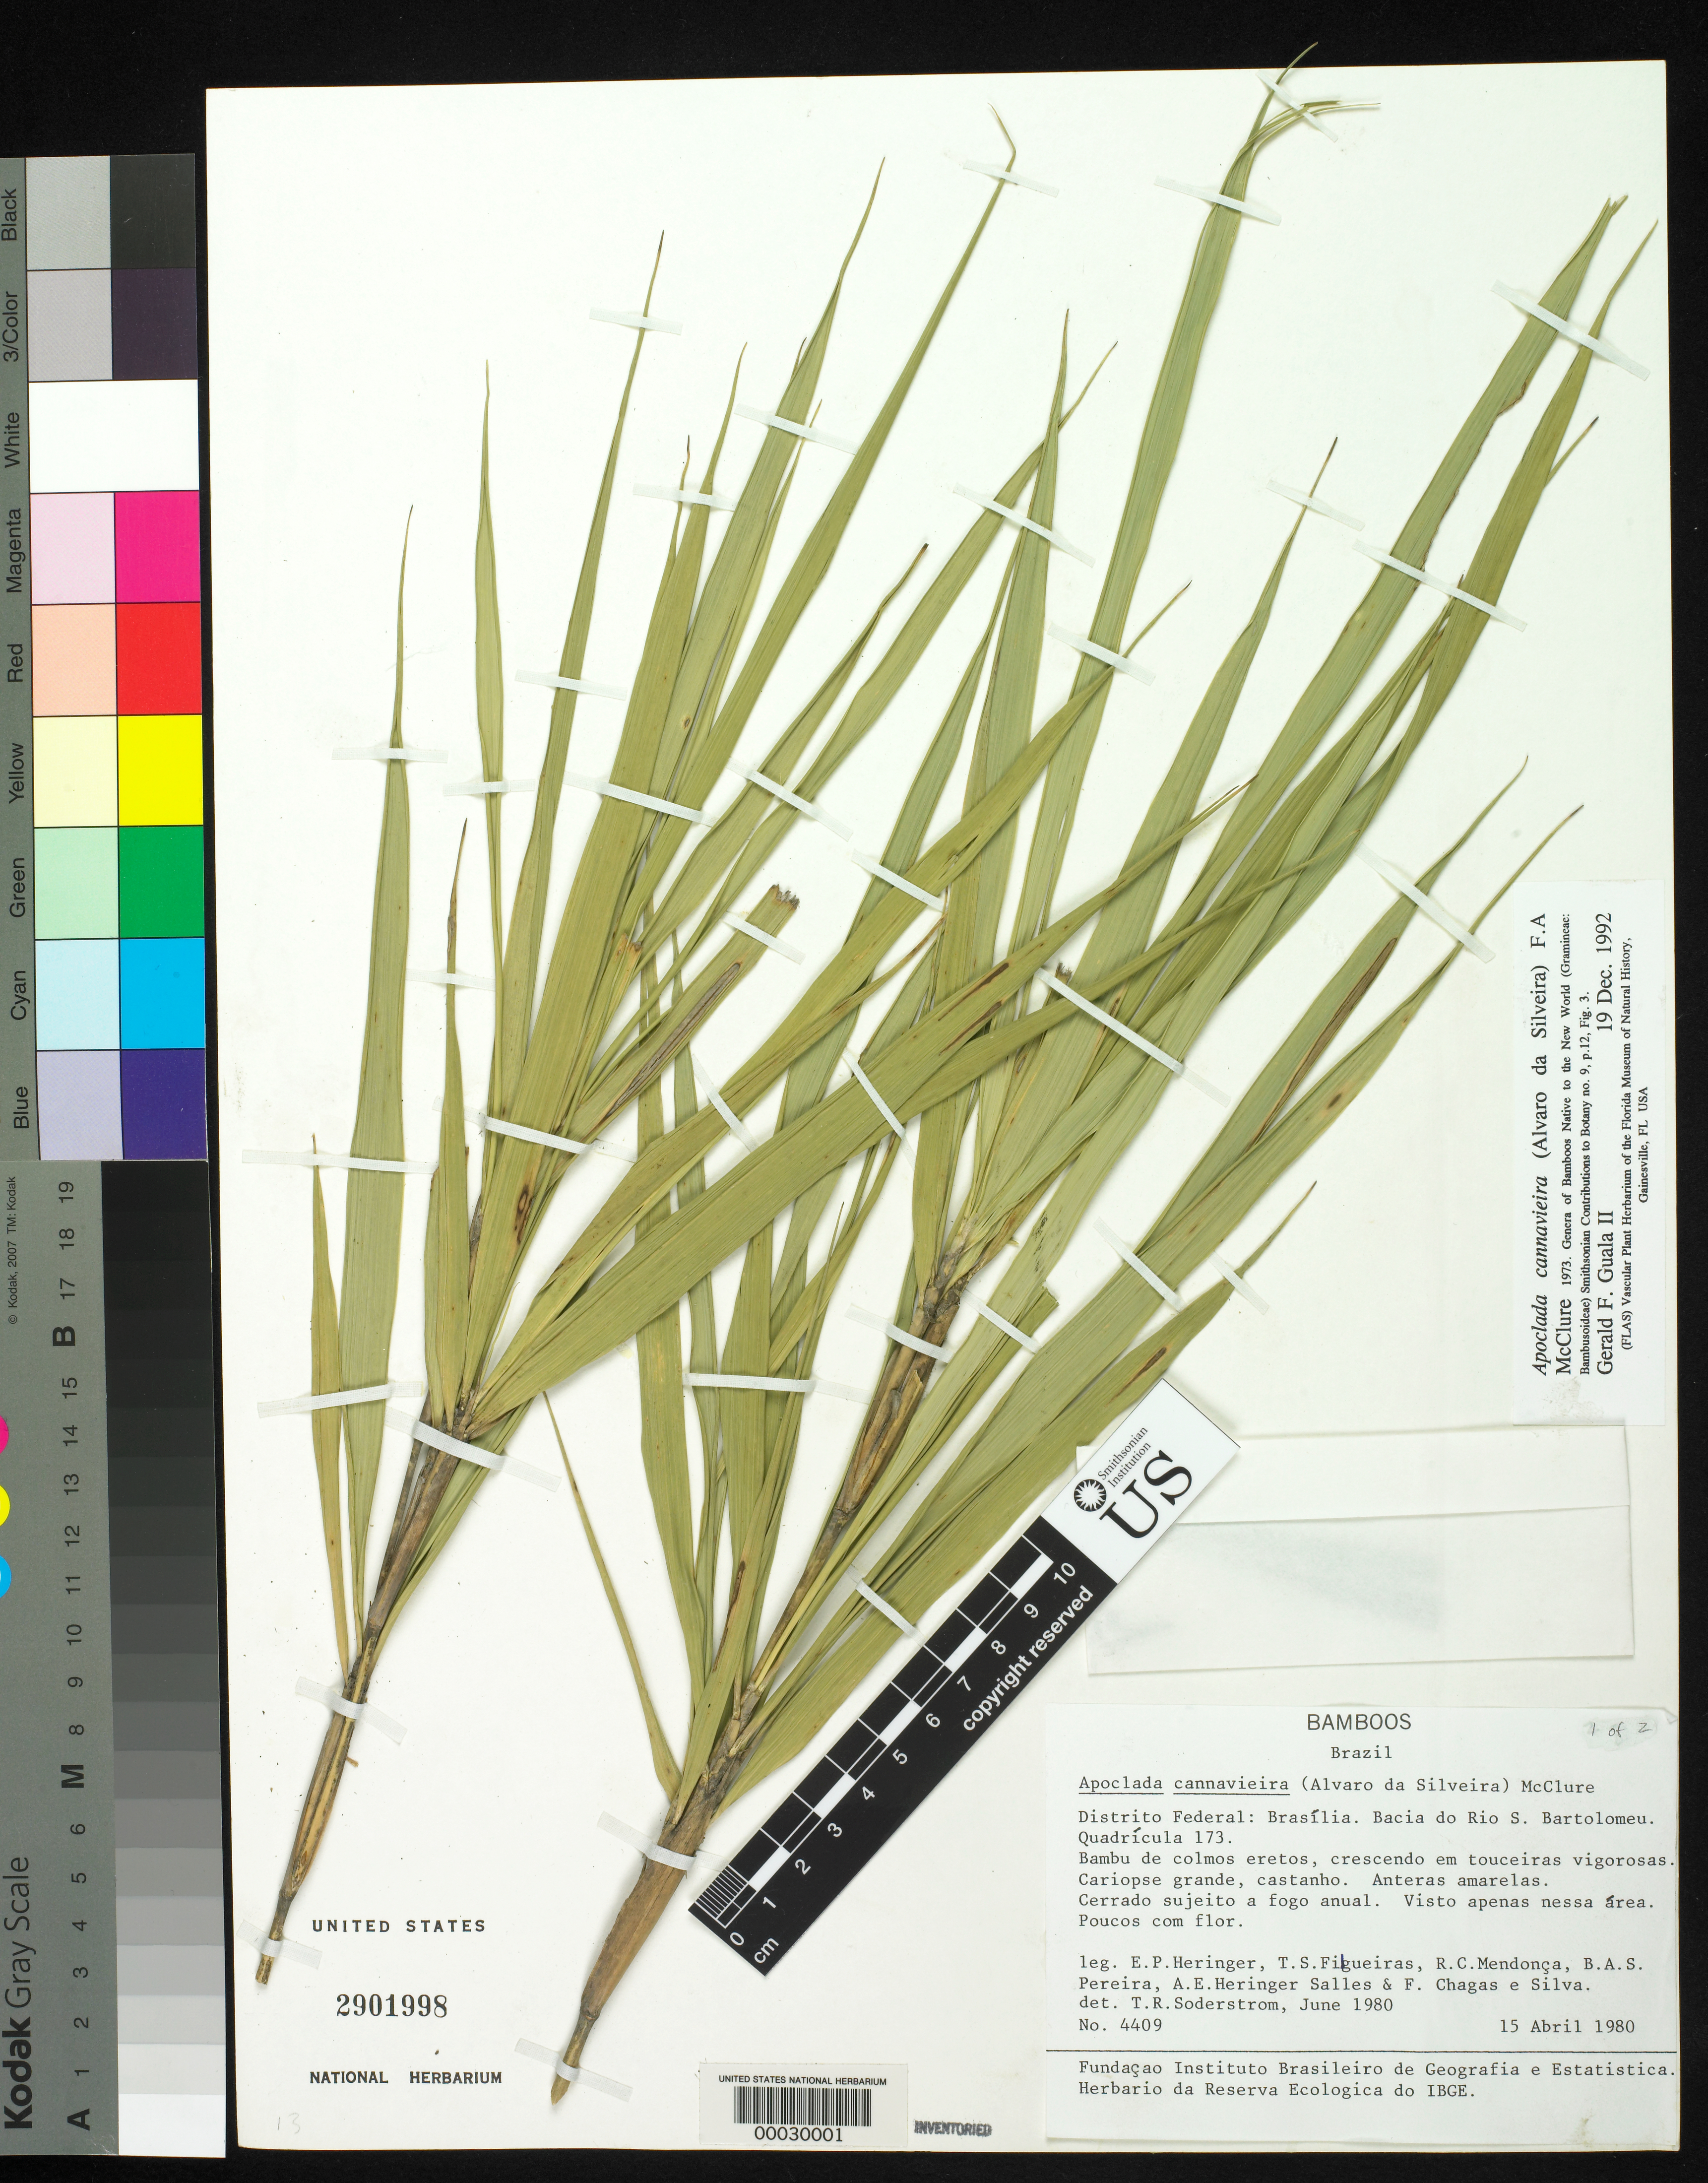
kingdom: Plantae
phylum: Tracheophyta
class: Liliopsida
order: Poales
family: Poaceae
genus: Filgueirasia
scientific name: Filgueirasia cannavieira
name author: (Silveira) Guala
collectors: E. P. Heringer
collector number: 4409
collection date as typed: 15 Apr 1980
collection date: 1980-04-15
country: Brazil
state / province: Distrito Federal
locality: Bartolomeu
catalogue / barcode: US 2901998